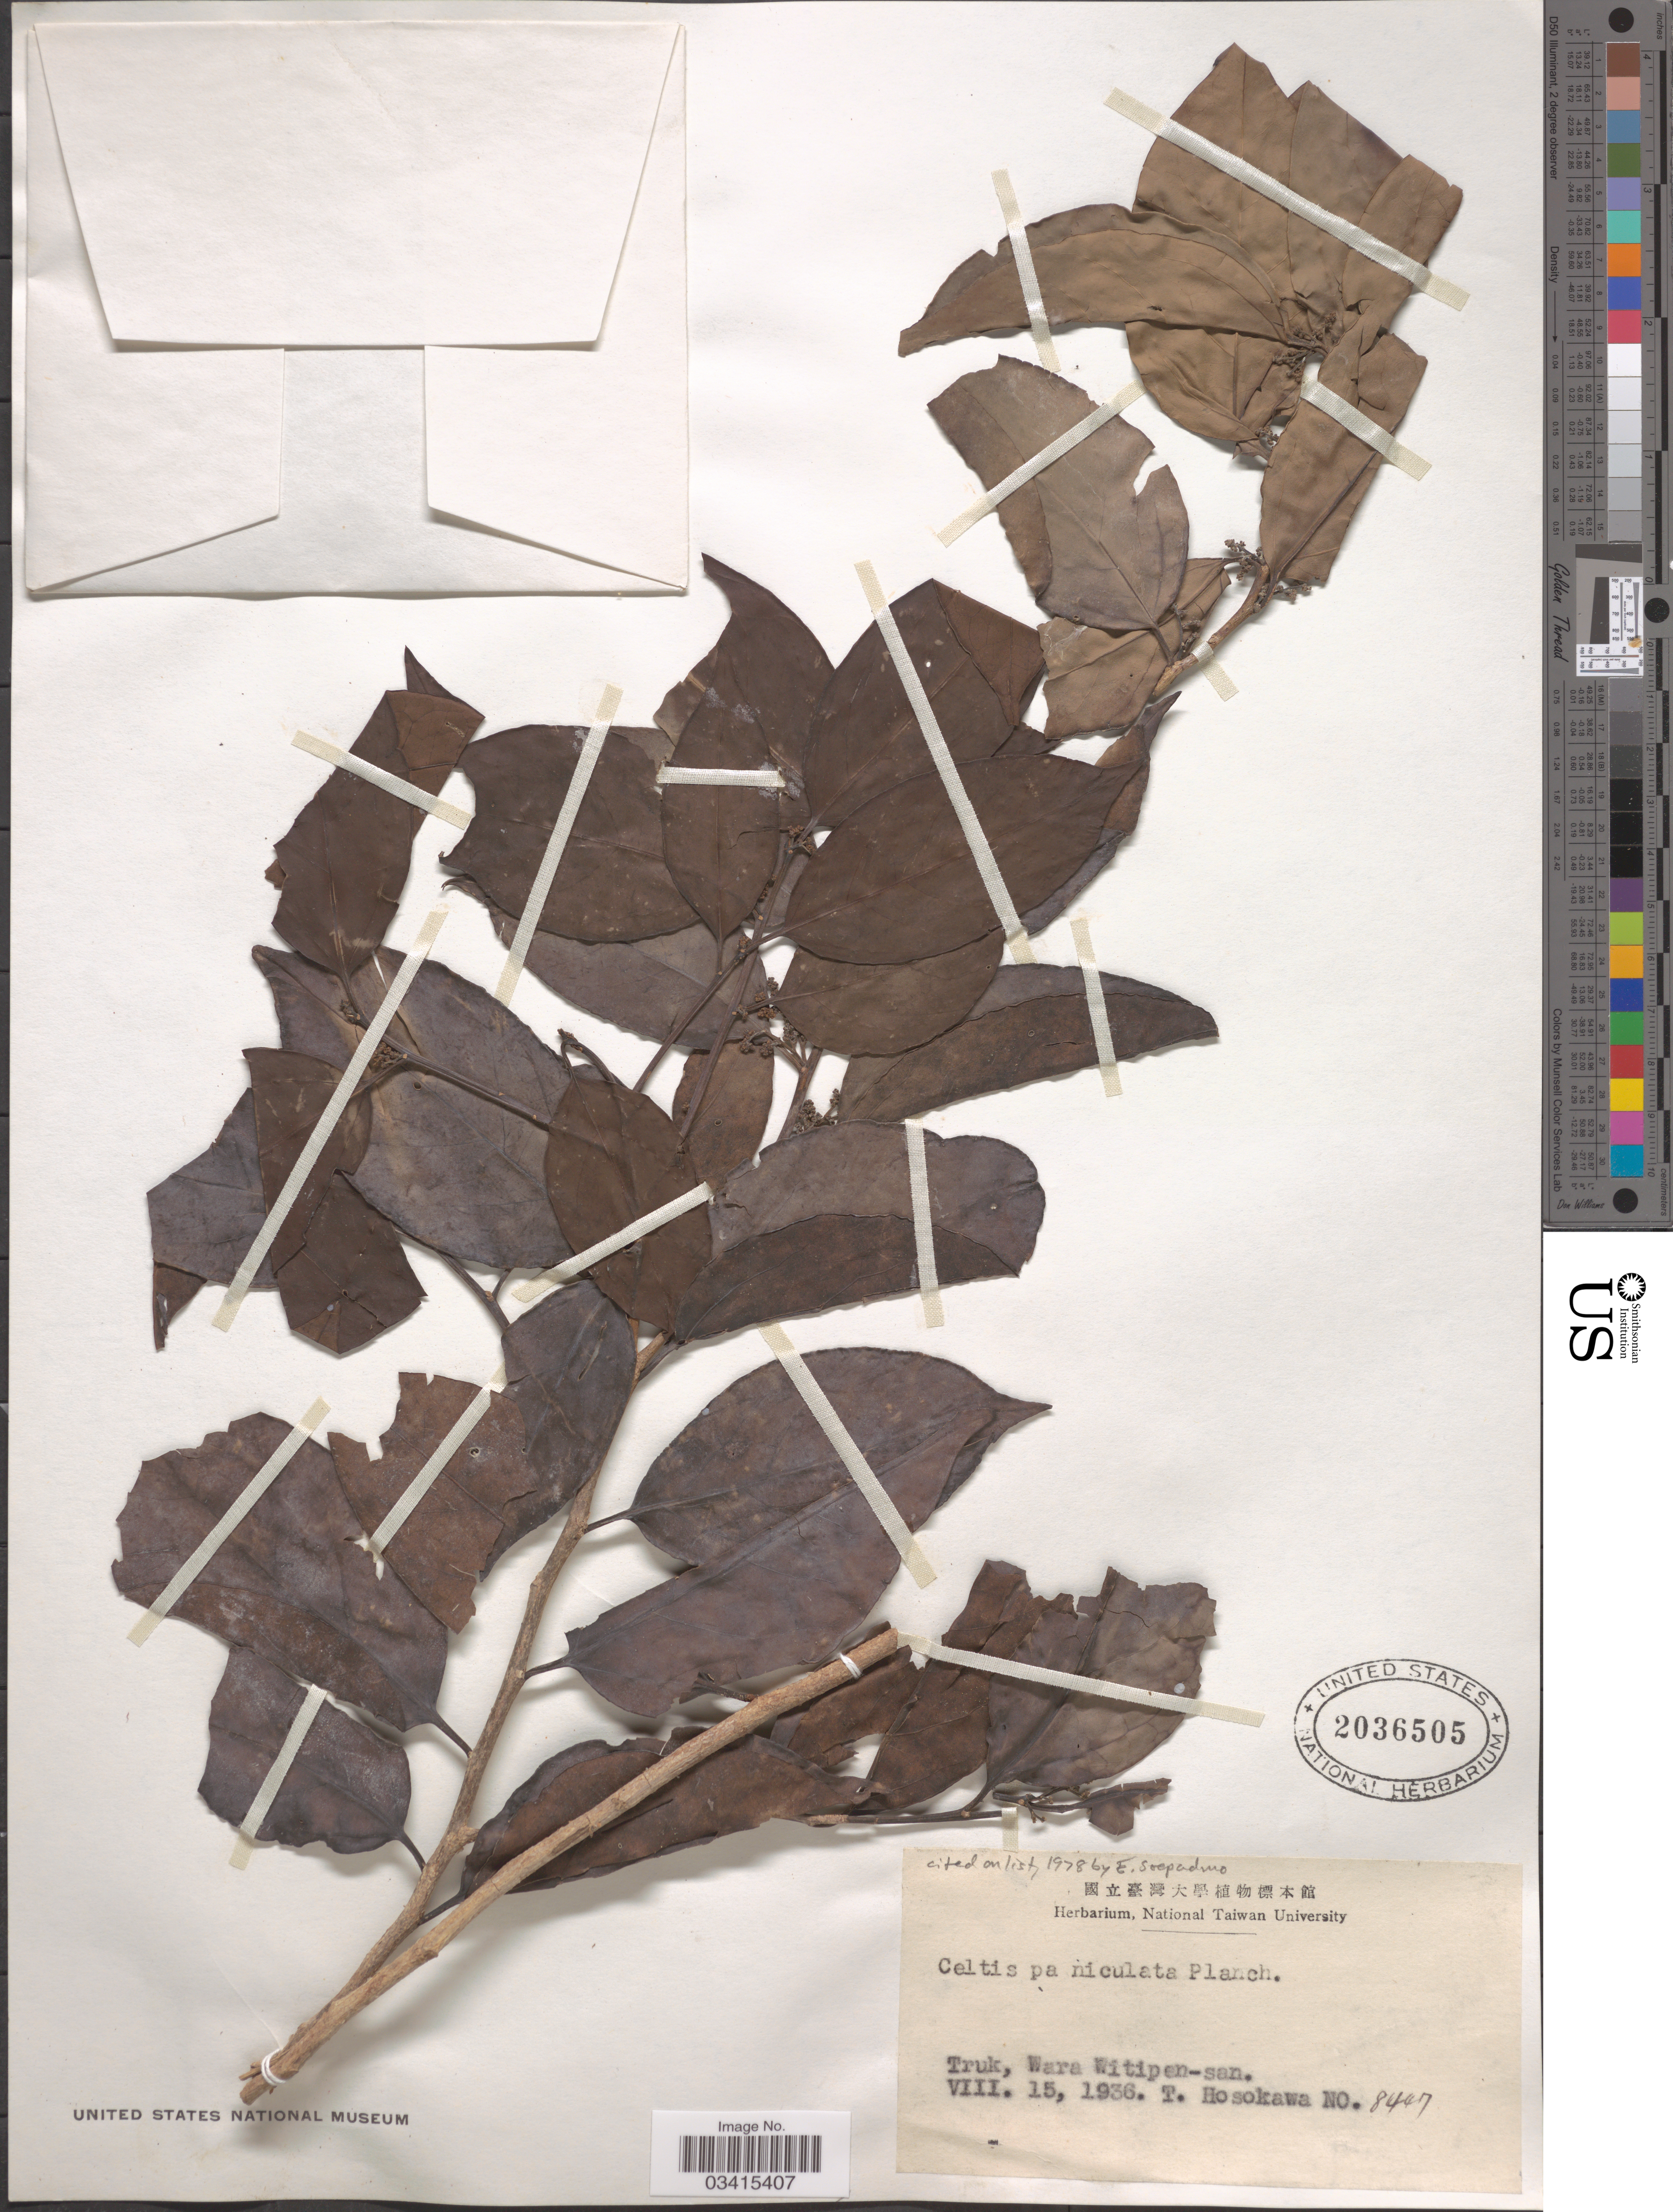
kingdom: Plantae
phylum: Tracheophyta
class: Magnoliopsida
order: Rosales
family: Cannabaceae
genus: Celtis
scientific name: Celtis paniculata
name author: (Endl.) Planch.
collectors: T. Hosokawa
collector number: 8447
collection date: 1936-08-15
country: Micronesia, Federated States of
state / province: Truk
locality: Wara Witipen-san.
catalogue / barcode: US 2036505